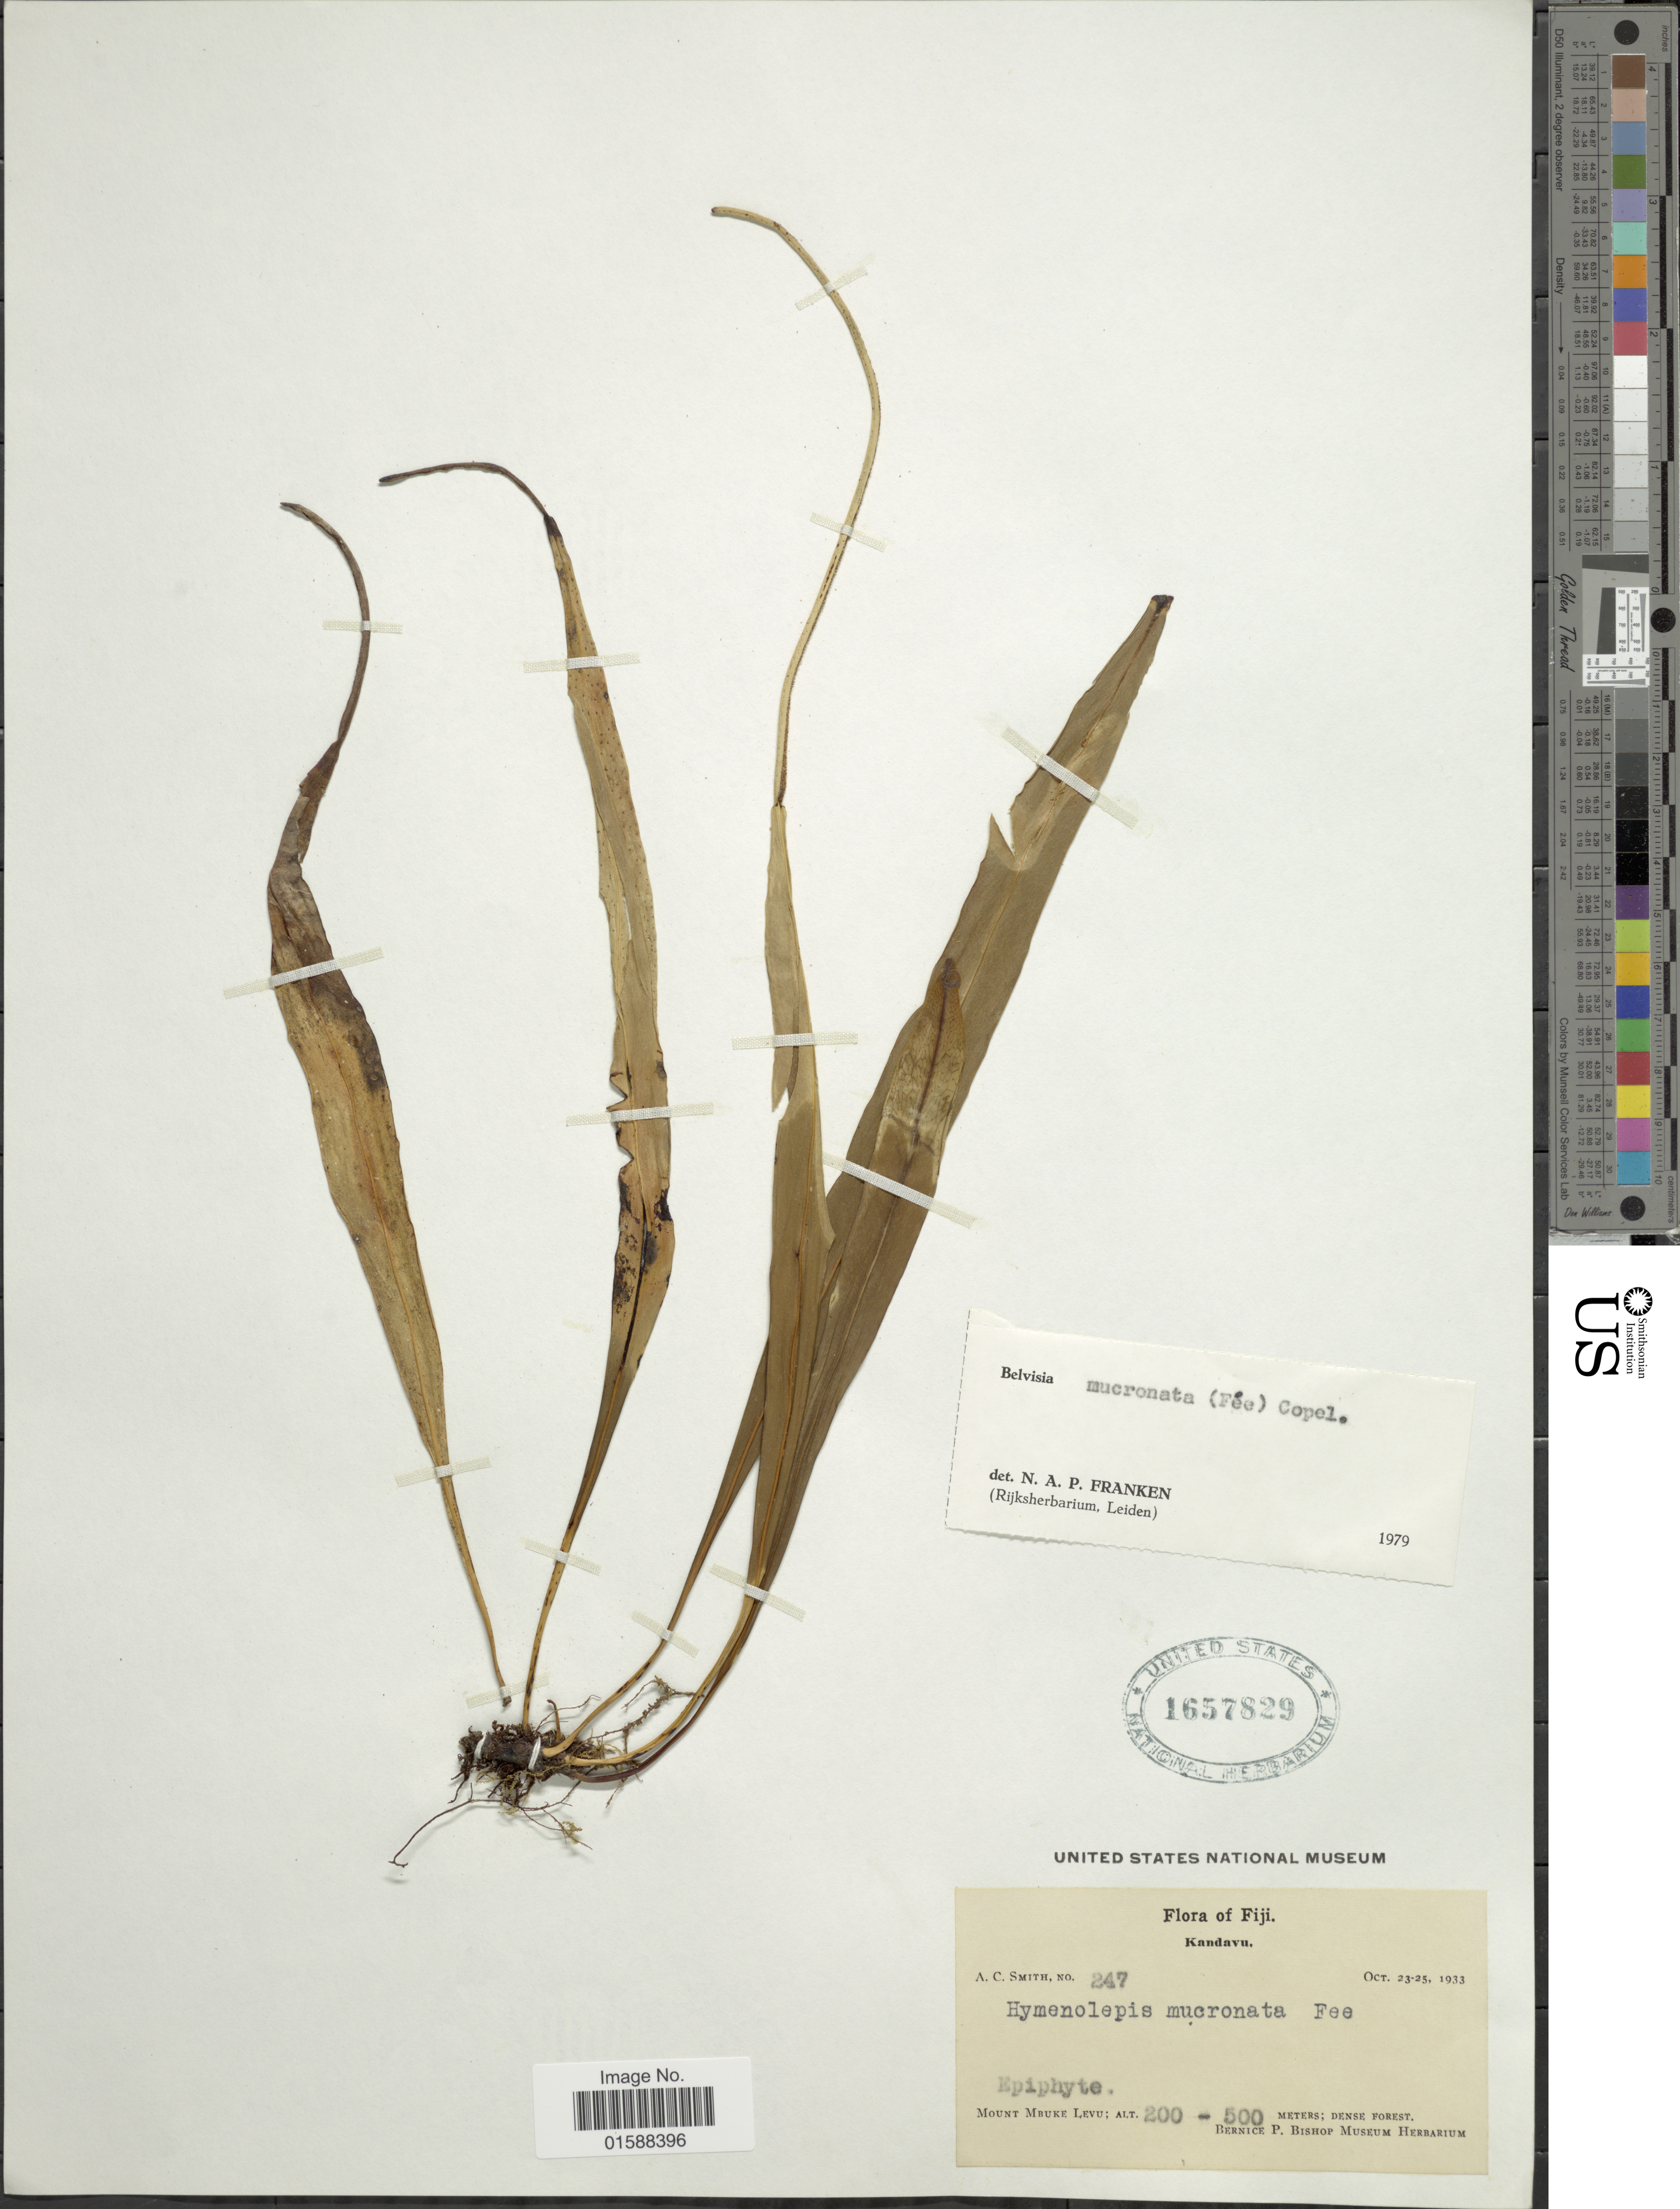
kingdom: Plantae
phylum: Tracheophyta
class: Polypodiopsida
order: Polypodiales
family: Polypodiaceae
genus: Lepisorus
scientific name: Lepisorus mucronatus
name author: (Fée) Li S. Wang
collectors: A. C. Smith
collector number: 247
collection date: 1933-10-23/1933-10-25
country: Fiji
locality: Kandavu. Mount Mbuke Levu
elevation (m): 200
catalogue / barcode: US 1657829